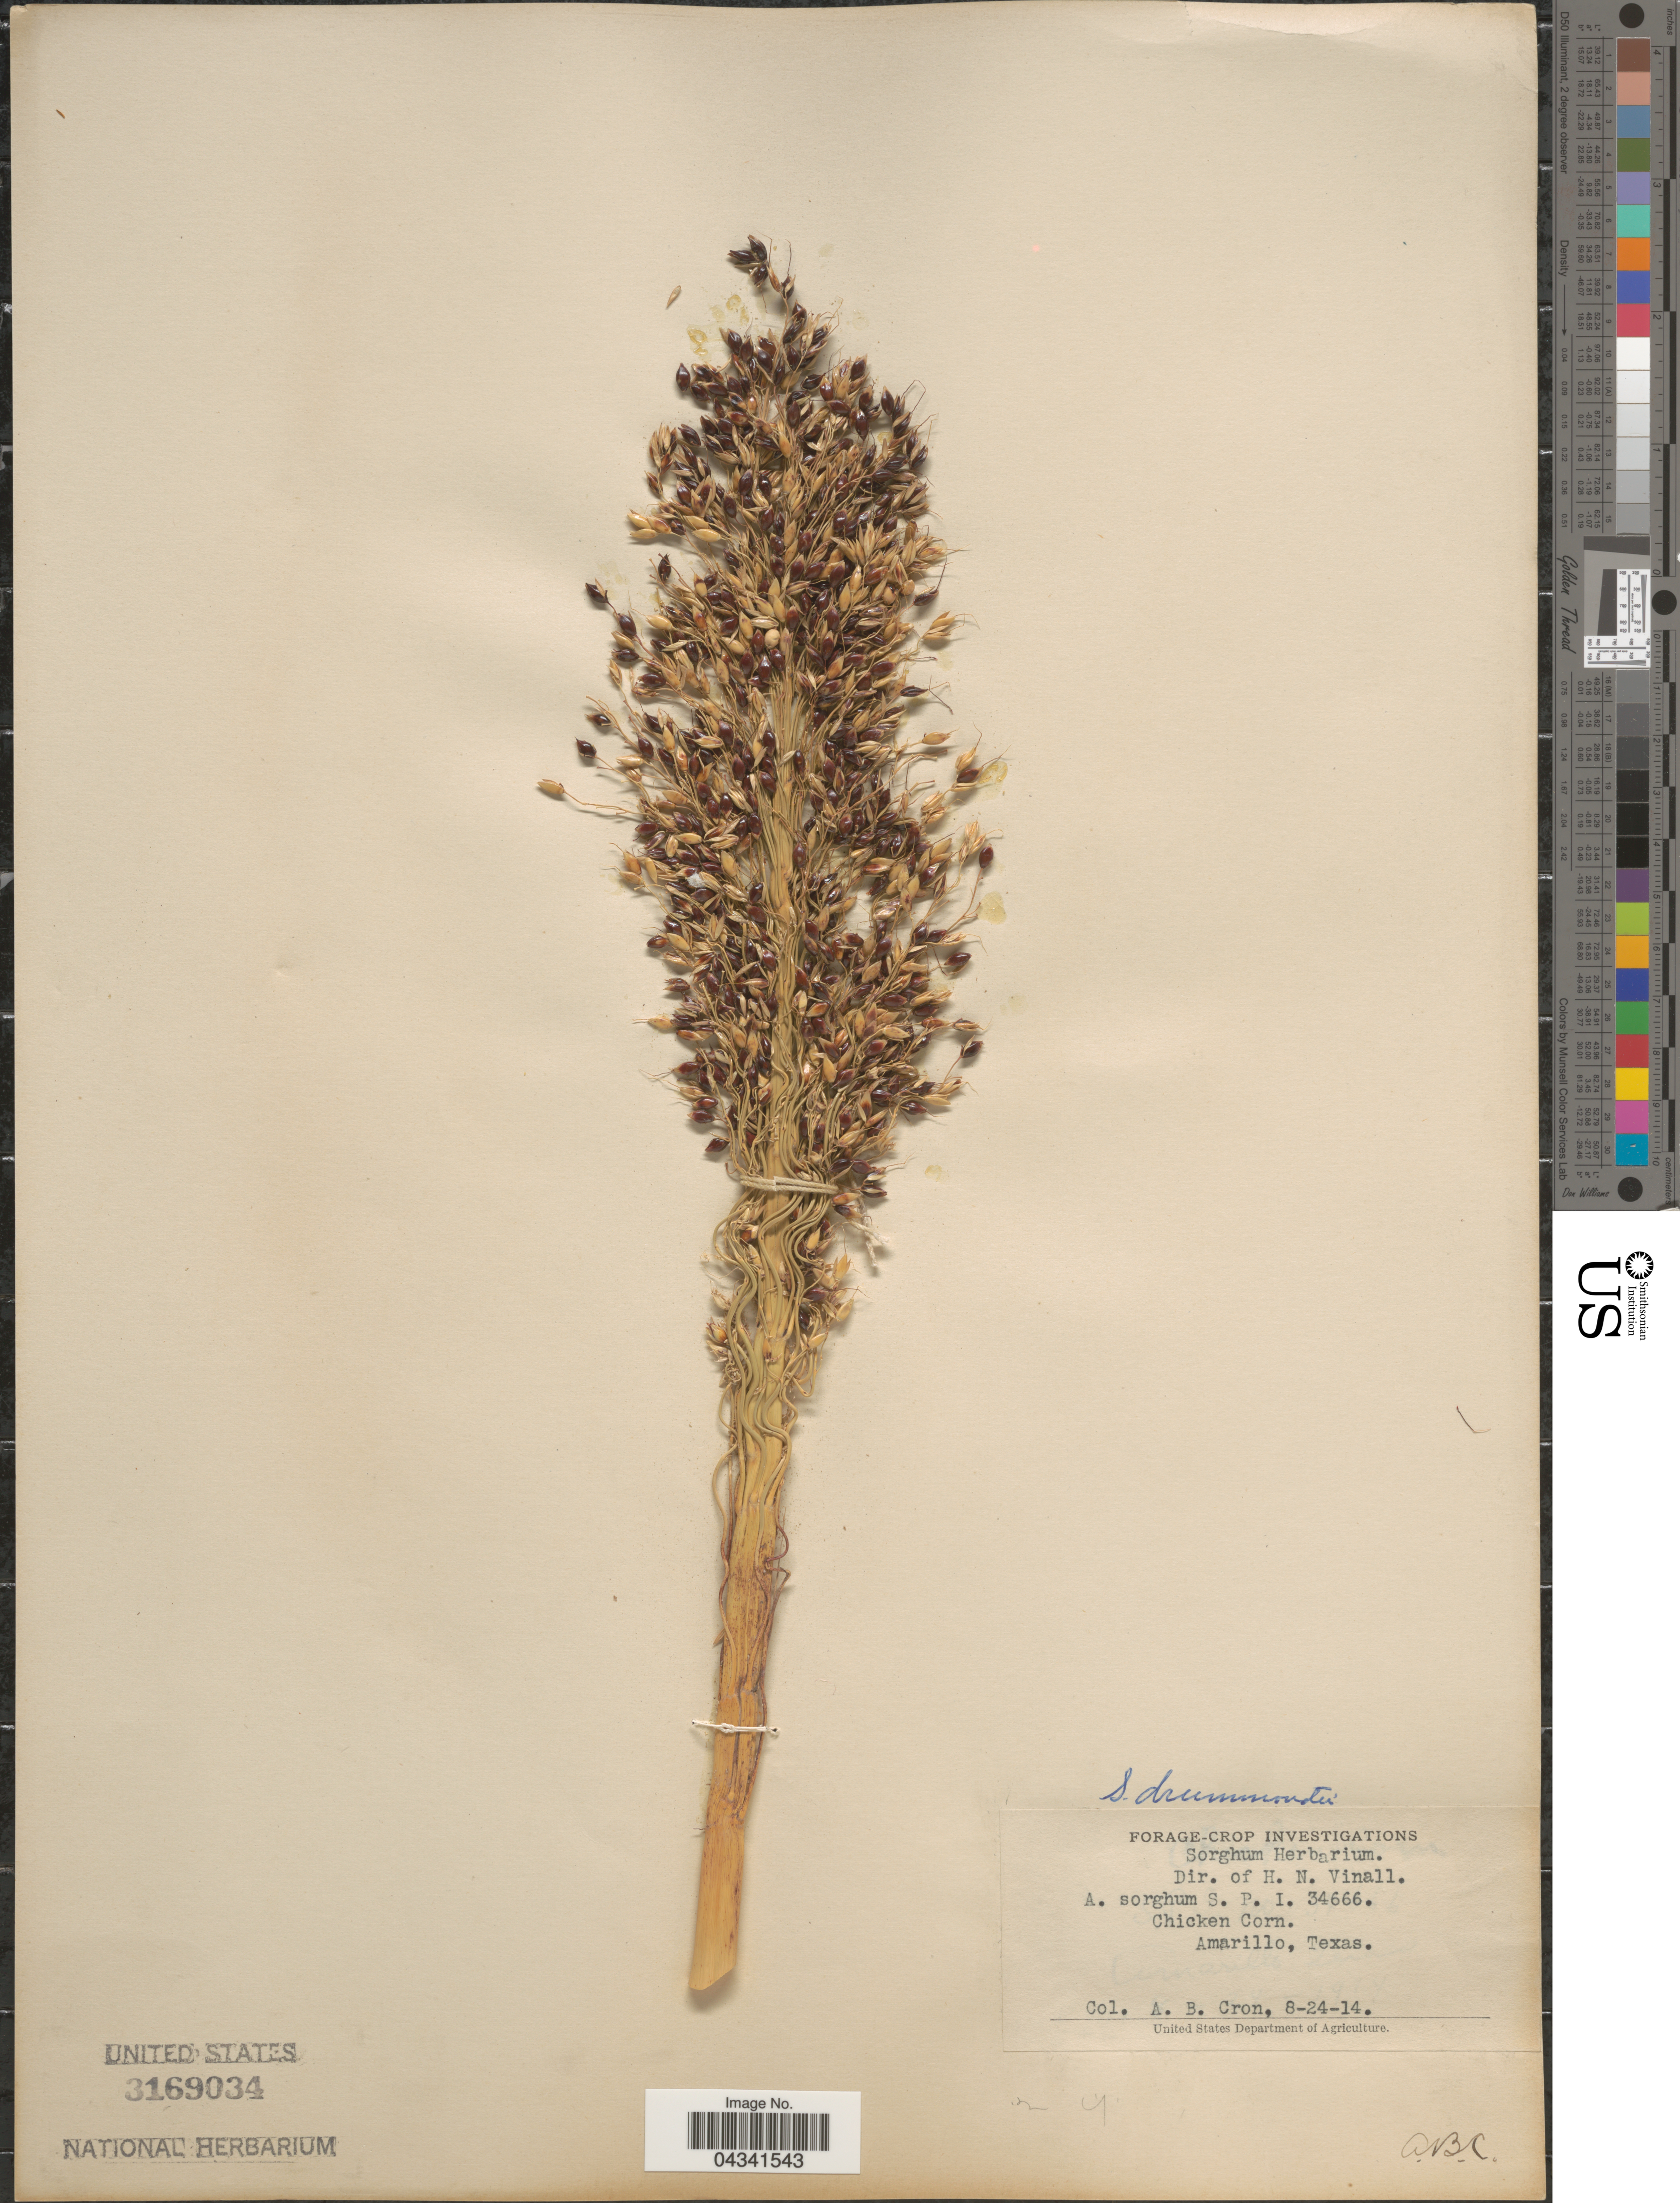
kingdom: Plantae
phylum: Tracheophyta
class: Liliopsida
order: Poales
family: Poaceae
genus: Sorghum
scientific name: Sorghum x drummondii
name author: (Nees ex Steud.) Millsp. & Chase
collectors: A. Cron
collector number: S.P.I. 34666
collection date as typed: Transcribed d/m/y: 24/8/14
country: United States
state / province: Texas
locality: Amarillo.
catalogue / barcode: US 3169034